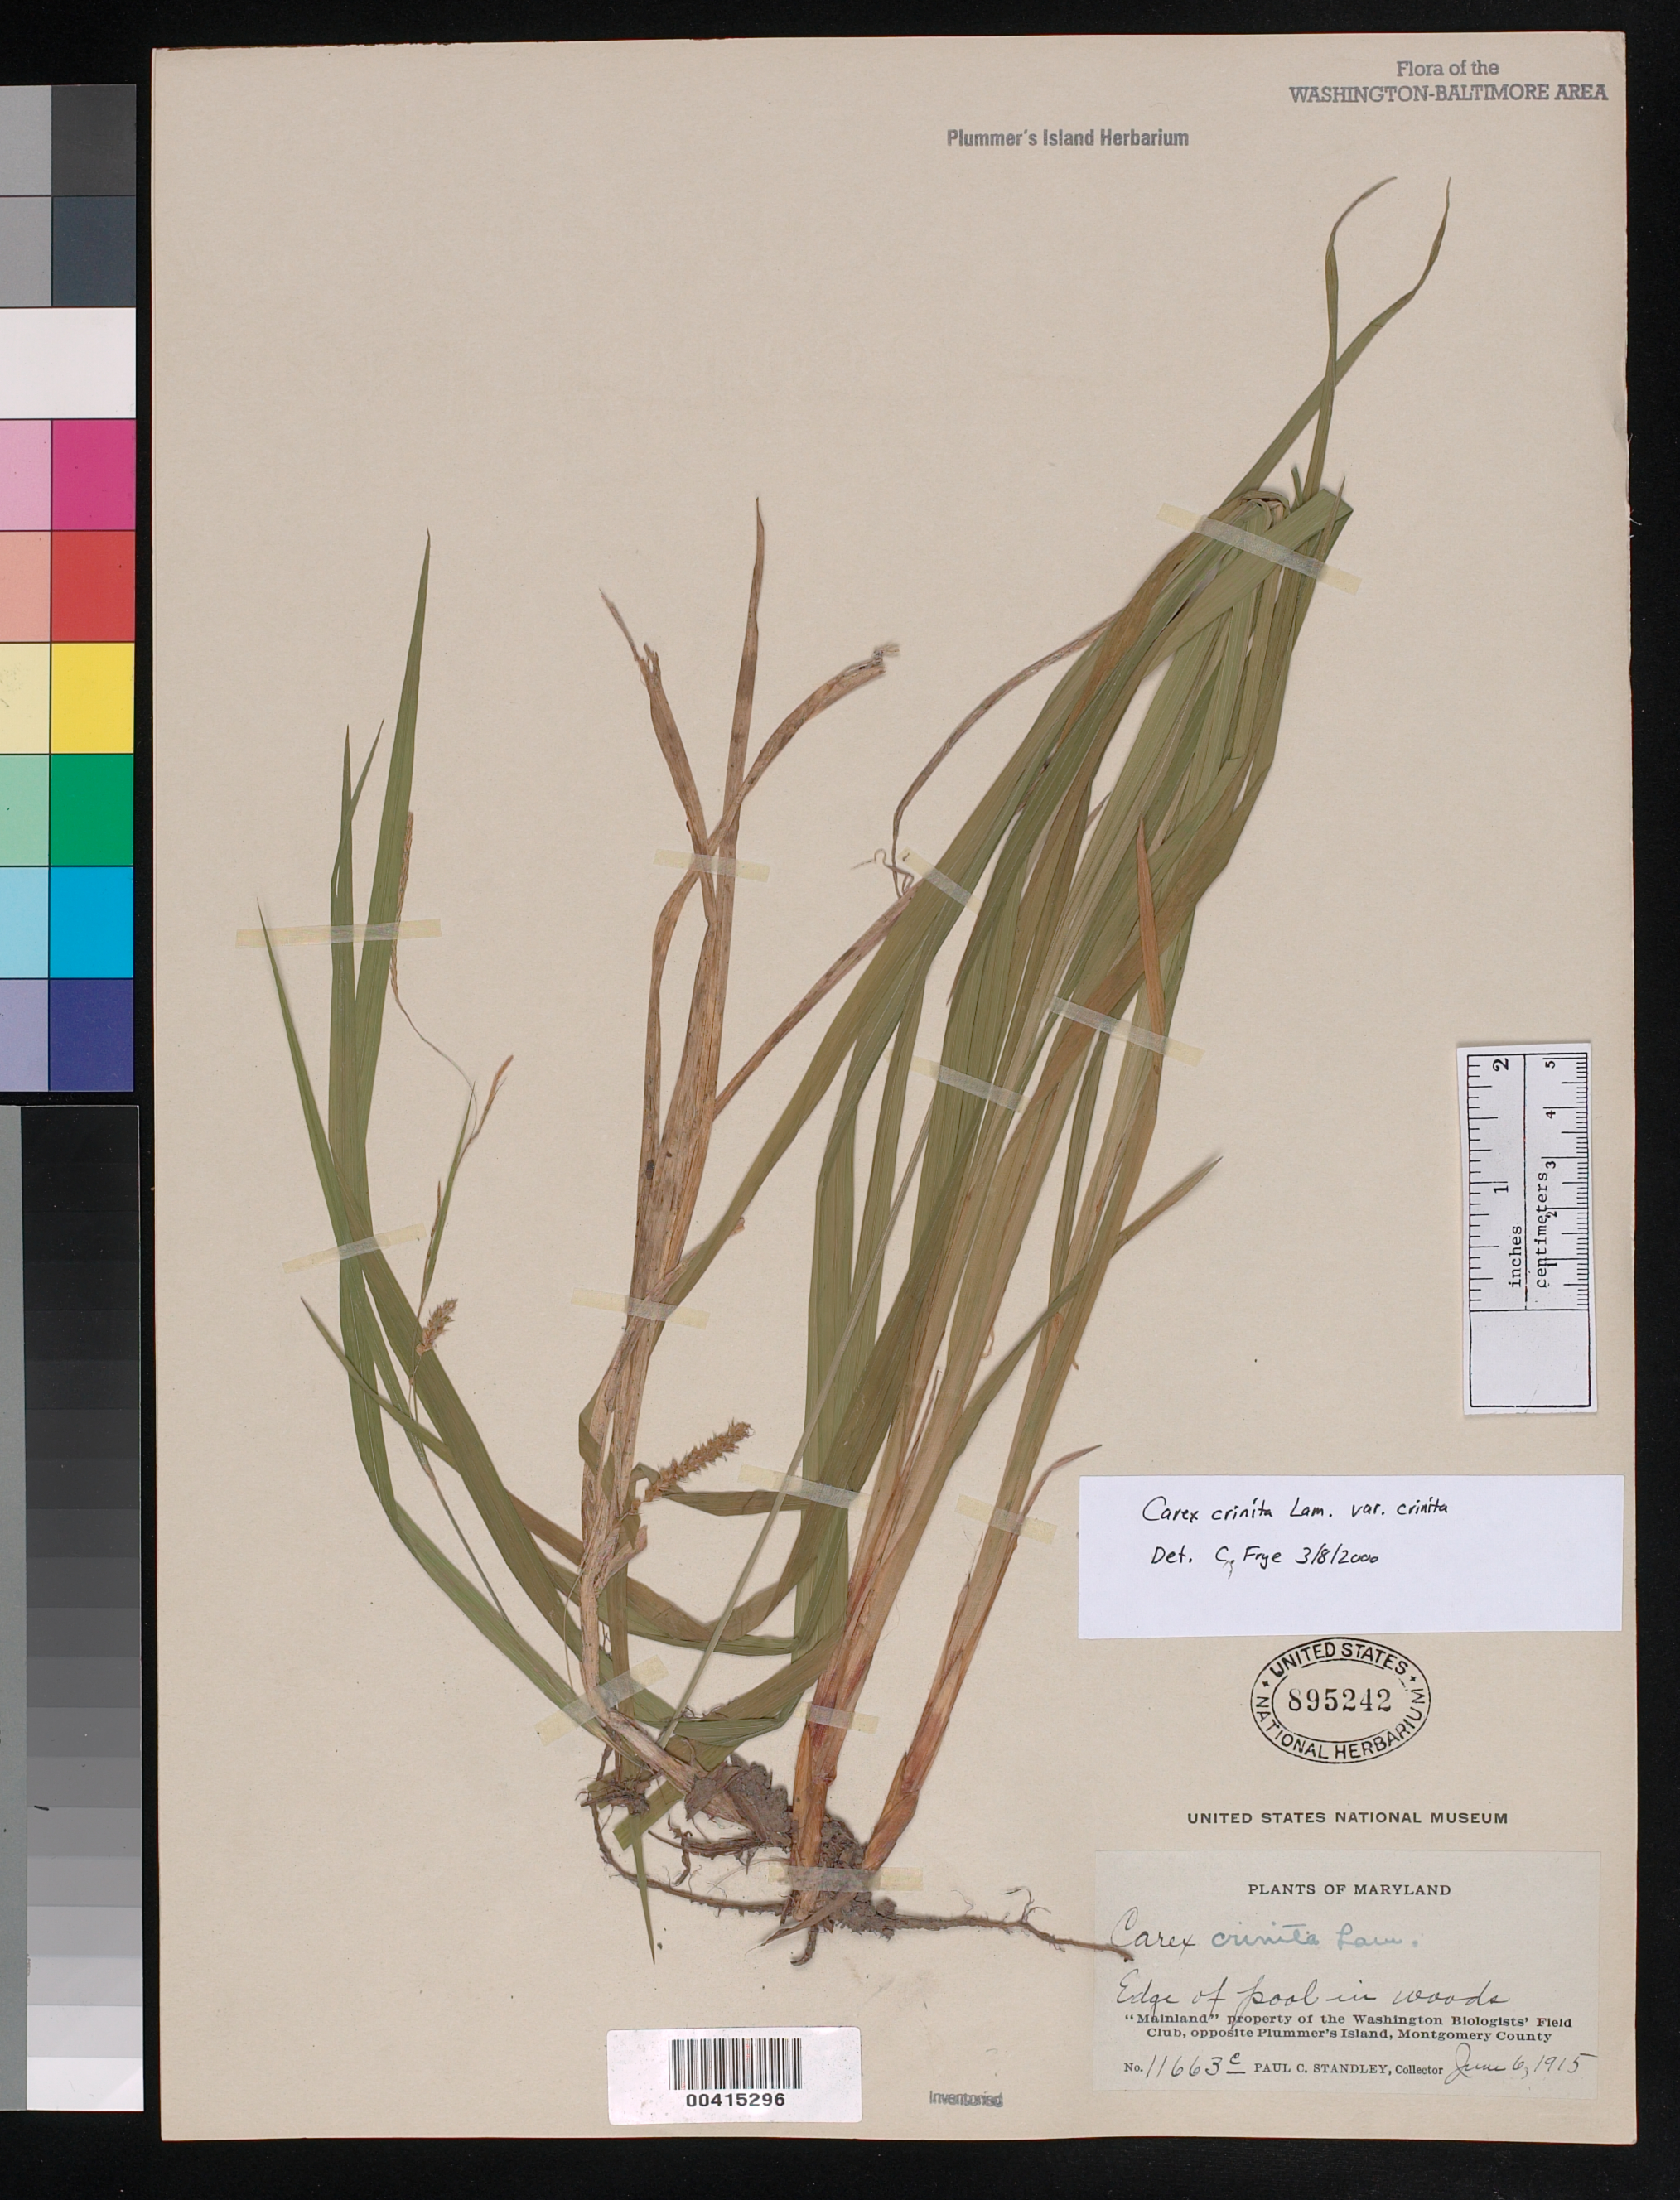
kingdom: Plantae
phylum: Tracheophyta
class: Liliopsida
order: Poales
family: Cyperaceae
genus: Carex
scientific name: Carex crinita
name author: Lam.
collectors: P. C. Standley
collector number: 11663c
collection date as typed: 06 Jun 1915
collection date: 1915-06-06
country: United States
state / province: Maryland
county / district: Montgomery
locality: Plummer's Island, mainland property of Washington Biological Field Club C. & O. Canal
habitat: Edge of pool in woods.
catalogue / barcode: US 895242